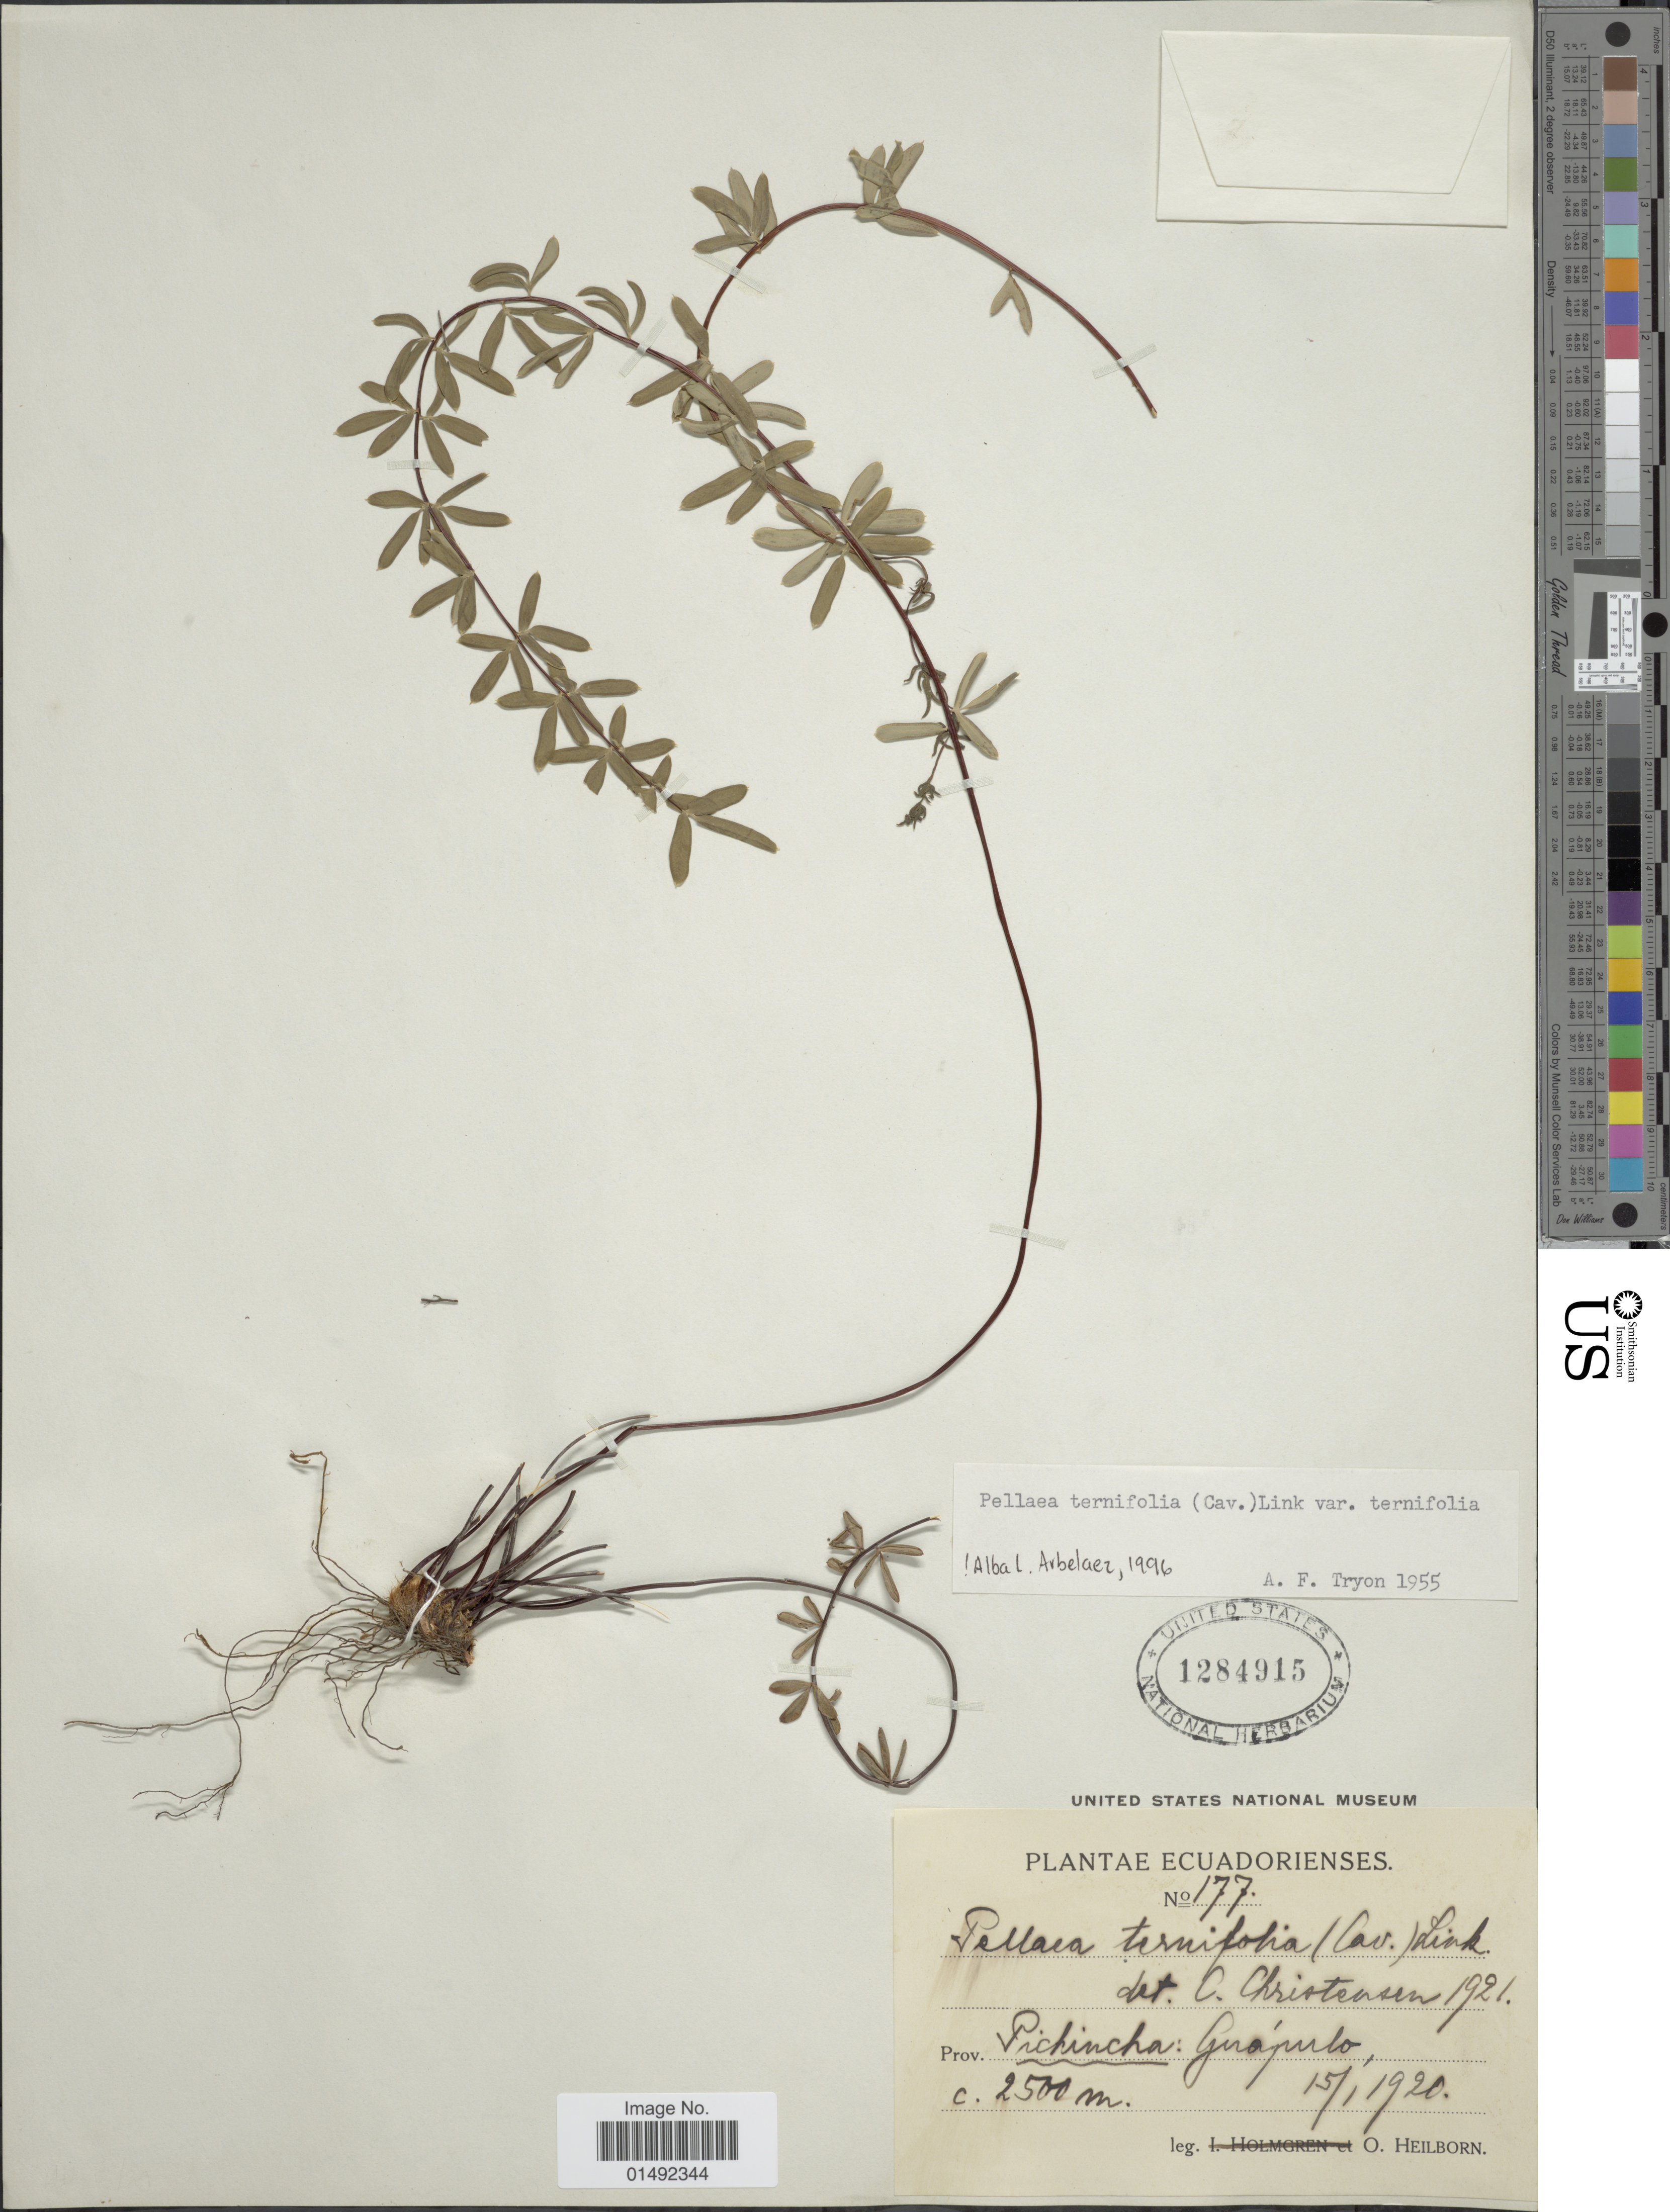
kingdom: Plantae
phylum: Tracheophyta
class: Polypodiopsida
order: Polypodiales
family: Pteridaceae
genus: Pellaea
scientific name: Pellaea ternifolia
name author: (Cav.) Link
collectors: O. Heilbron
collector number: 177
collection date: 1920-01-15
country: Ecuador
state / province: Pichincha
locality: Guaputo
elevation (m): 2500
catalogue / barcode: US 1284915